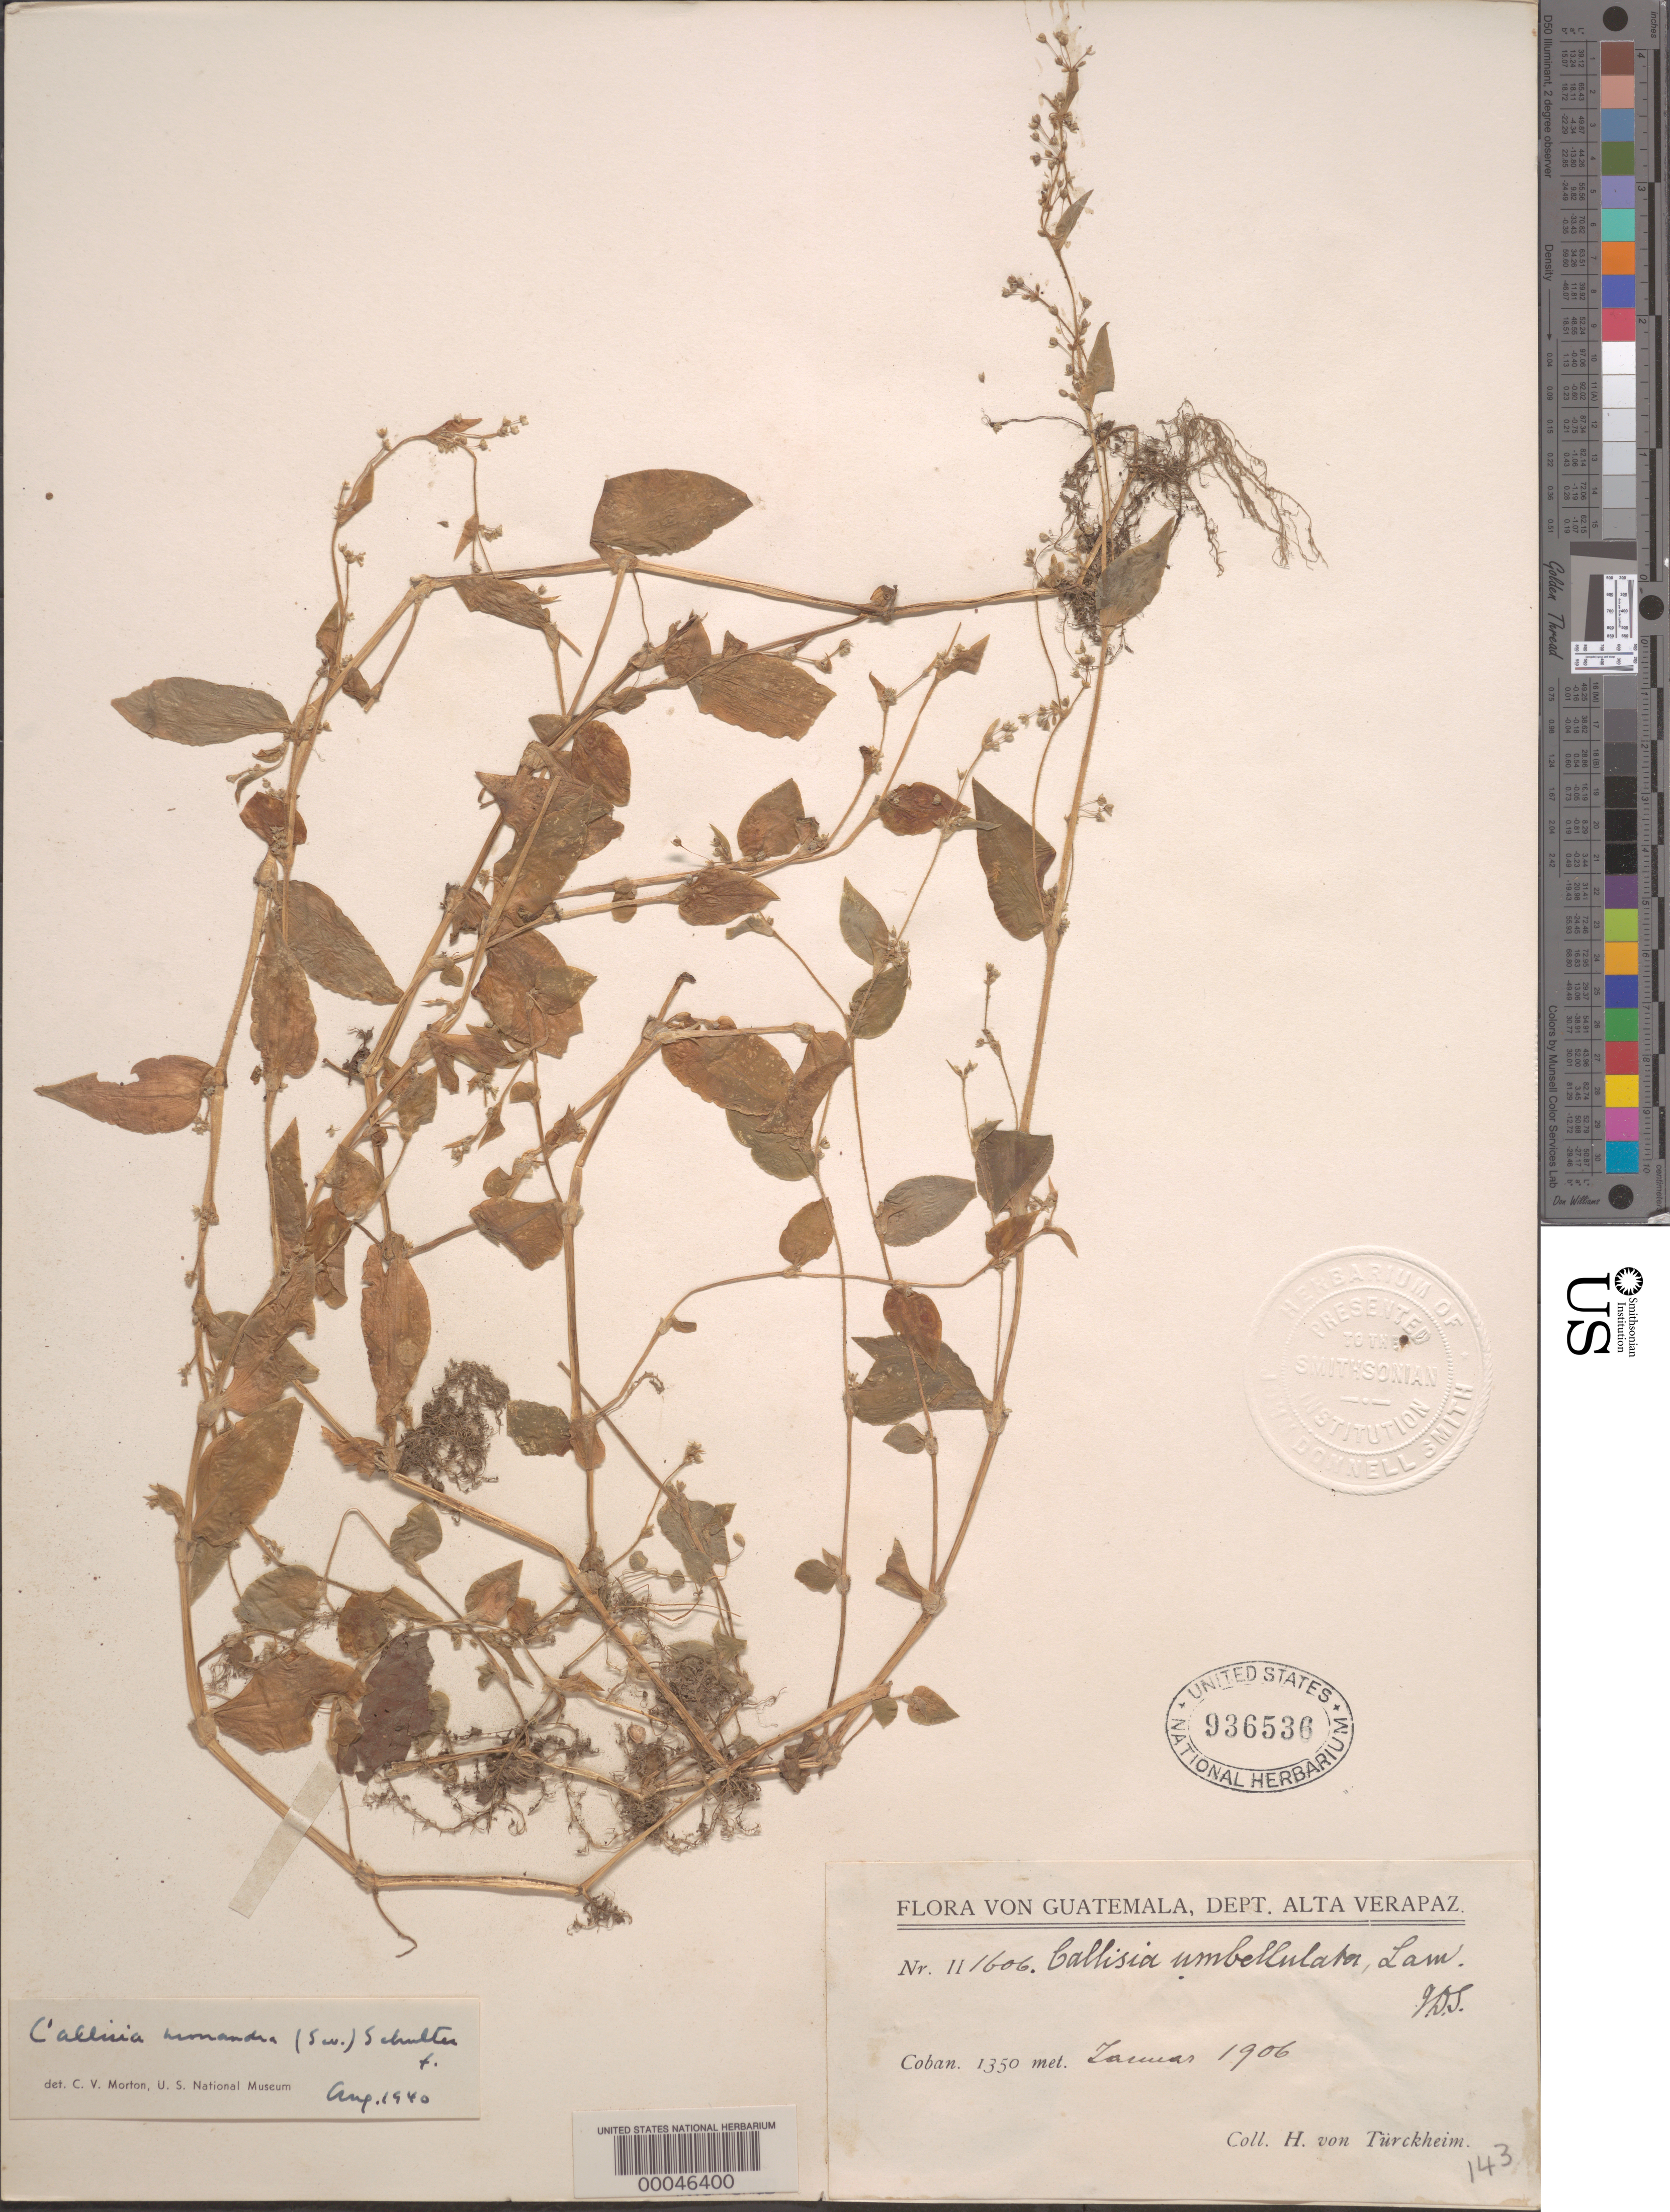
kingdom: Plantae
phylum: Tracheophyta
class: Liliopsida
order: Commelinales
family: Commelinaceae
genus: Callisia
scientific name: Callisia monandra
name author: (Sw.) Schult. & Schult. f.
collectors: H. von Türckheim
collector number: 111606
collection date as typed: Jan 1906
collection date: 1906-01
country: Guatemala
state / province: Alta Verapaz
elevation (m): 1350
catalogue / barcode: US 936536